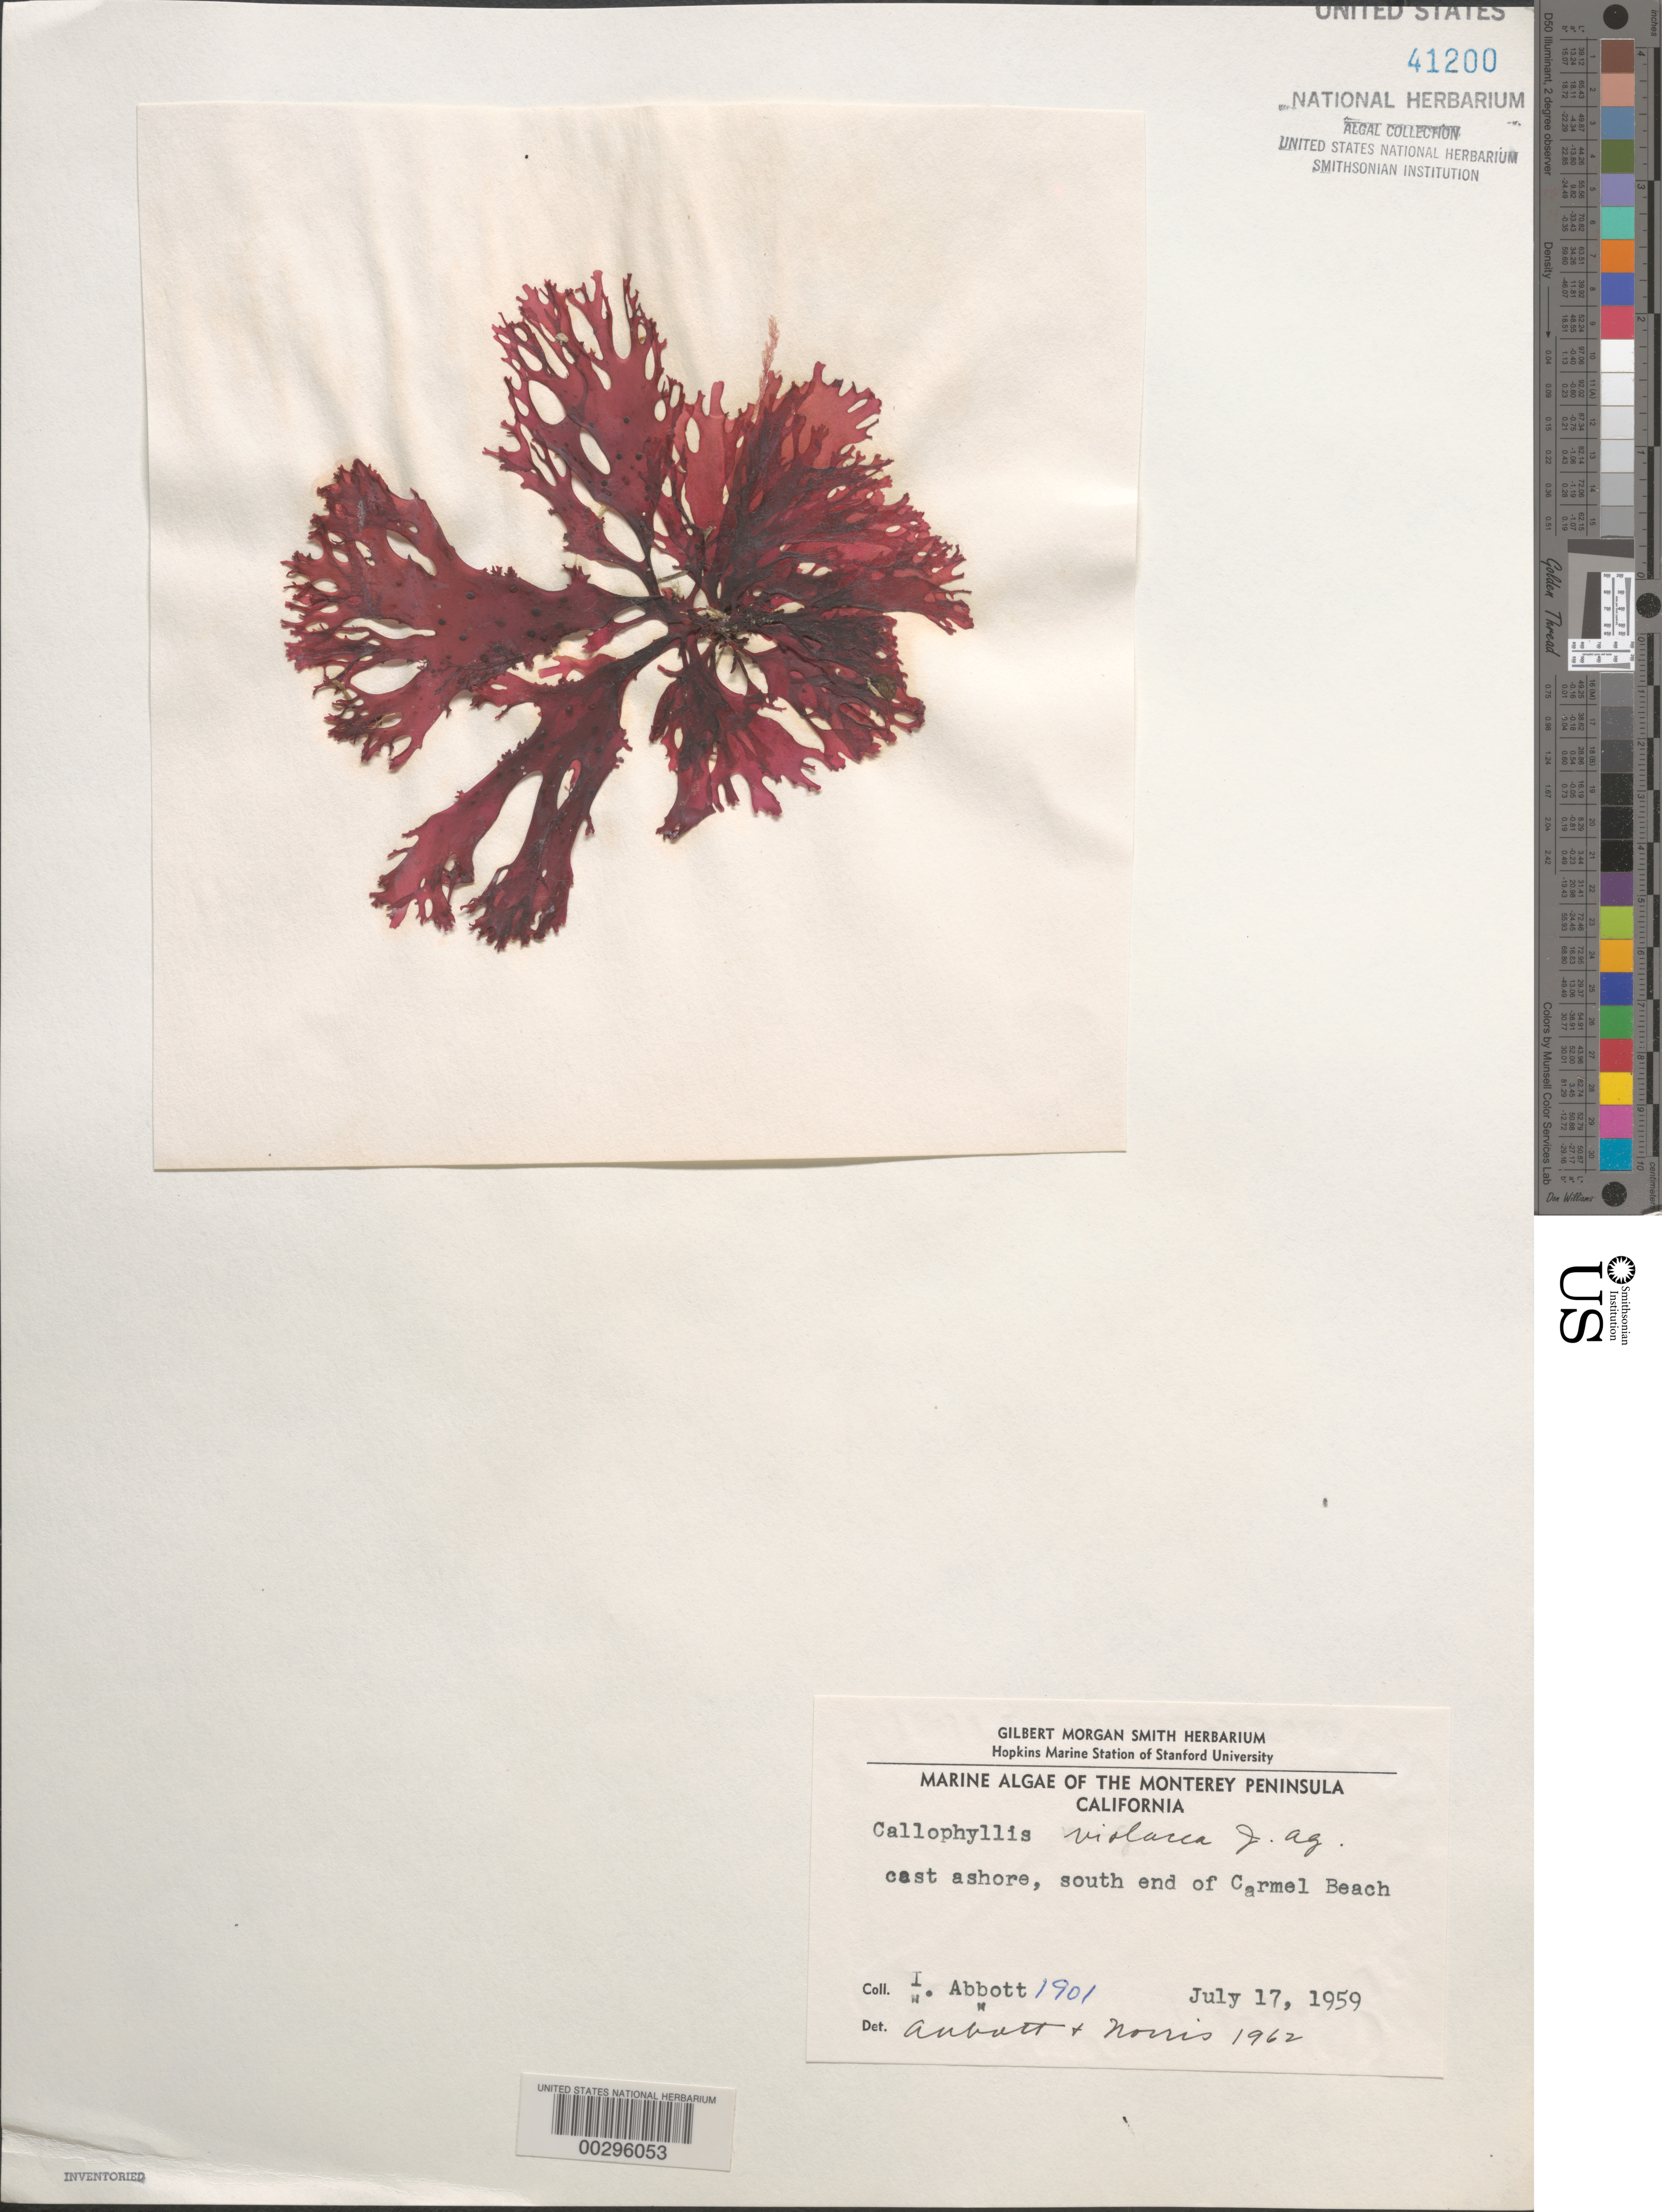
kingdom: Plantae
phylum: Rhodophyta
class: Florideophyceae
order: Gigartinales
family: Kallymeniaceae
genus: Callophyllis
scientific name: Callophyllis violacea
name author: J. Agardh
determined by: Abbott, I. A.; Norris, R. E.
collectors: I. A. Abbott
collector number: IAA 1901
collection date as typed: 17 Jul 1959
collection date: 1959-07-17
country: United States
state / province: California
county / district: Monterey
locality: Carmel Beach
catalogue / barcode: US 41200